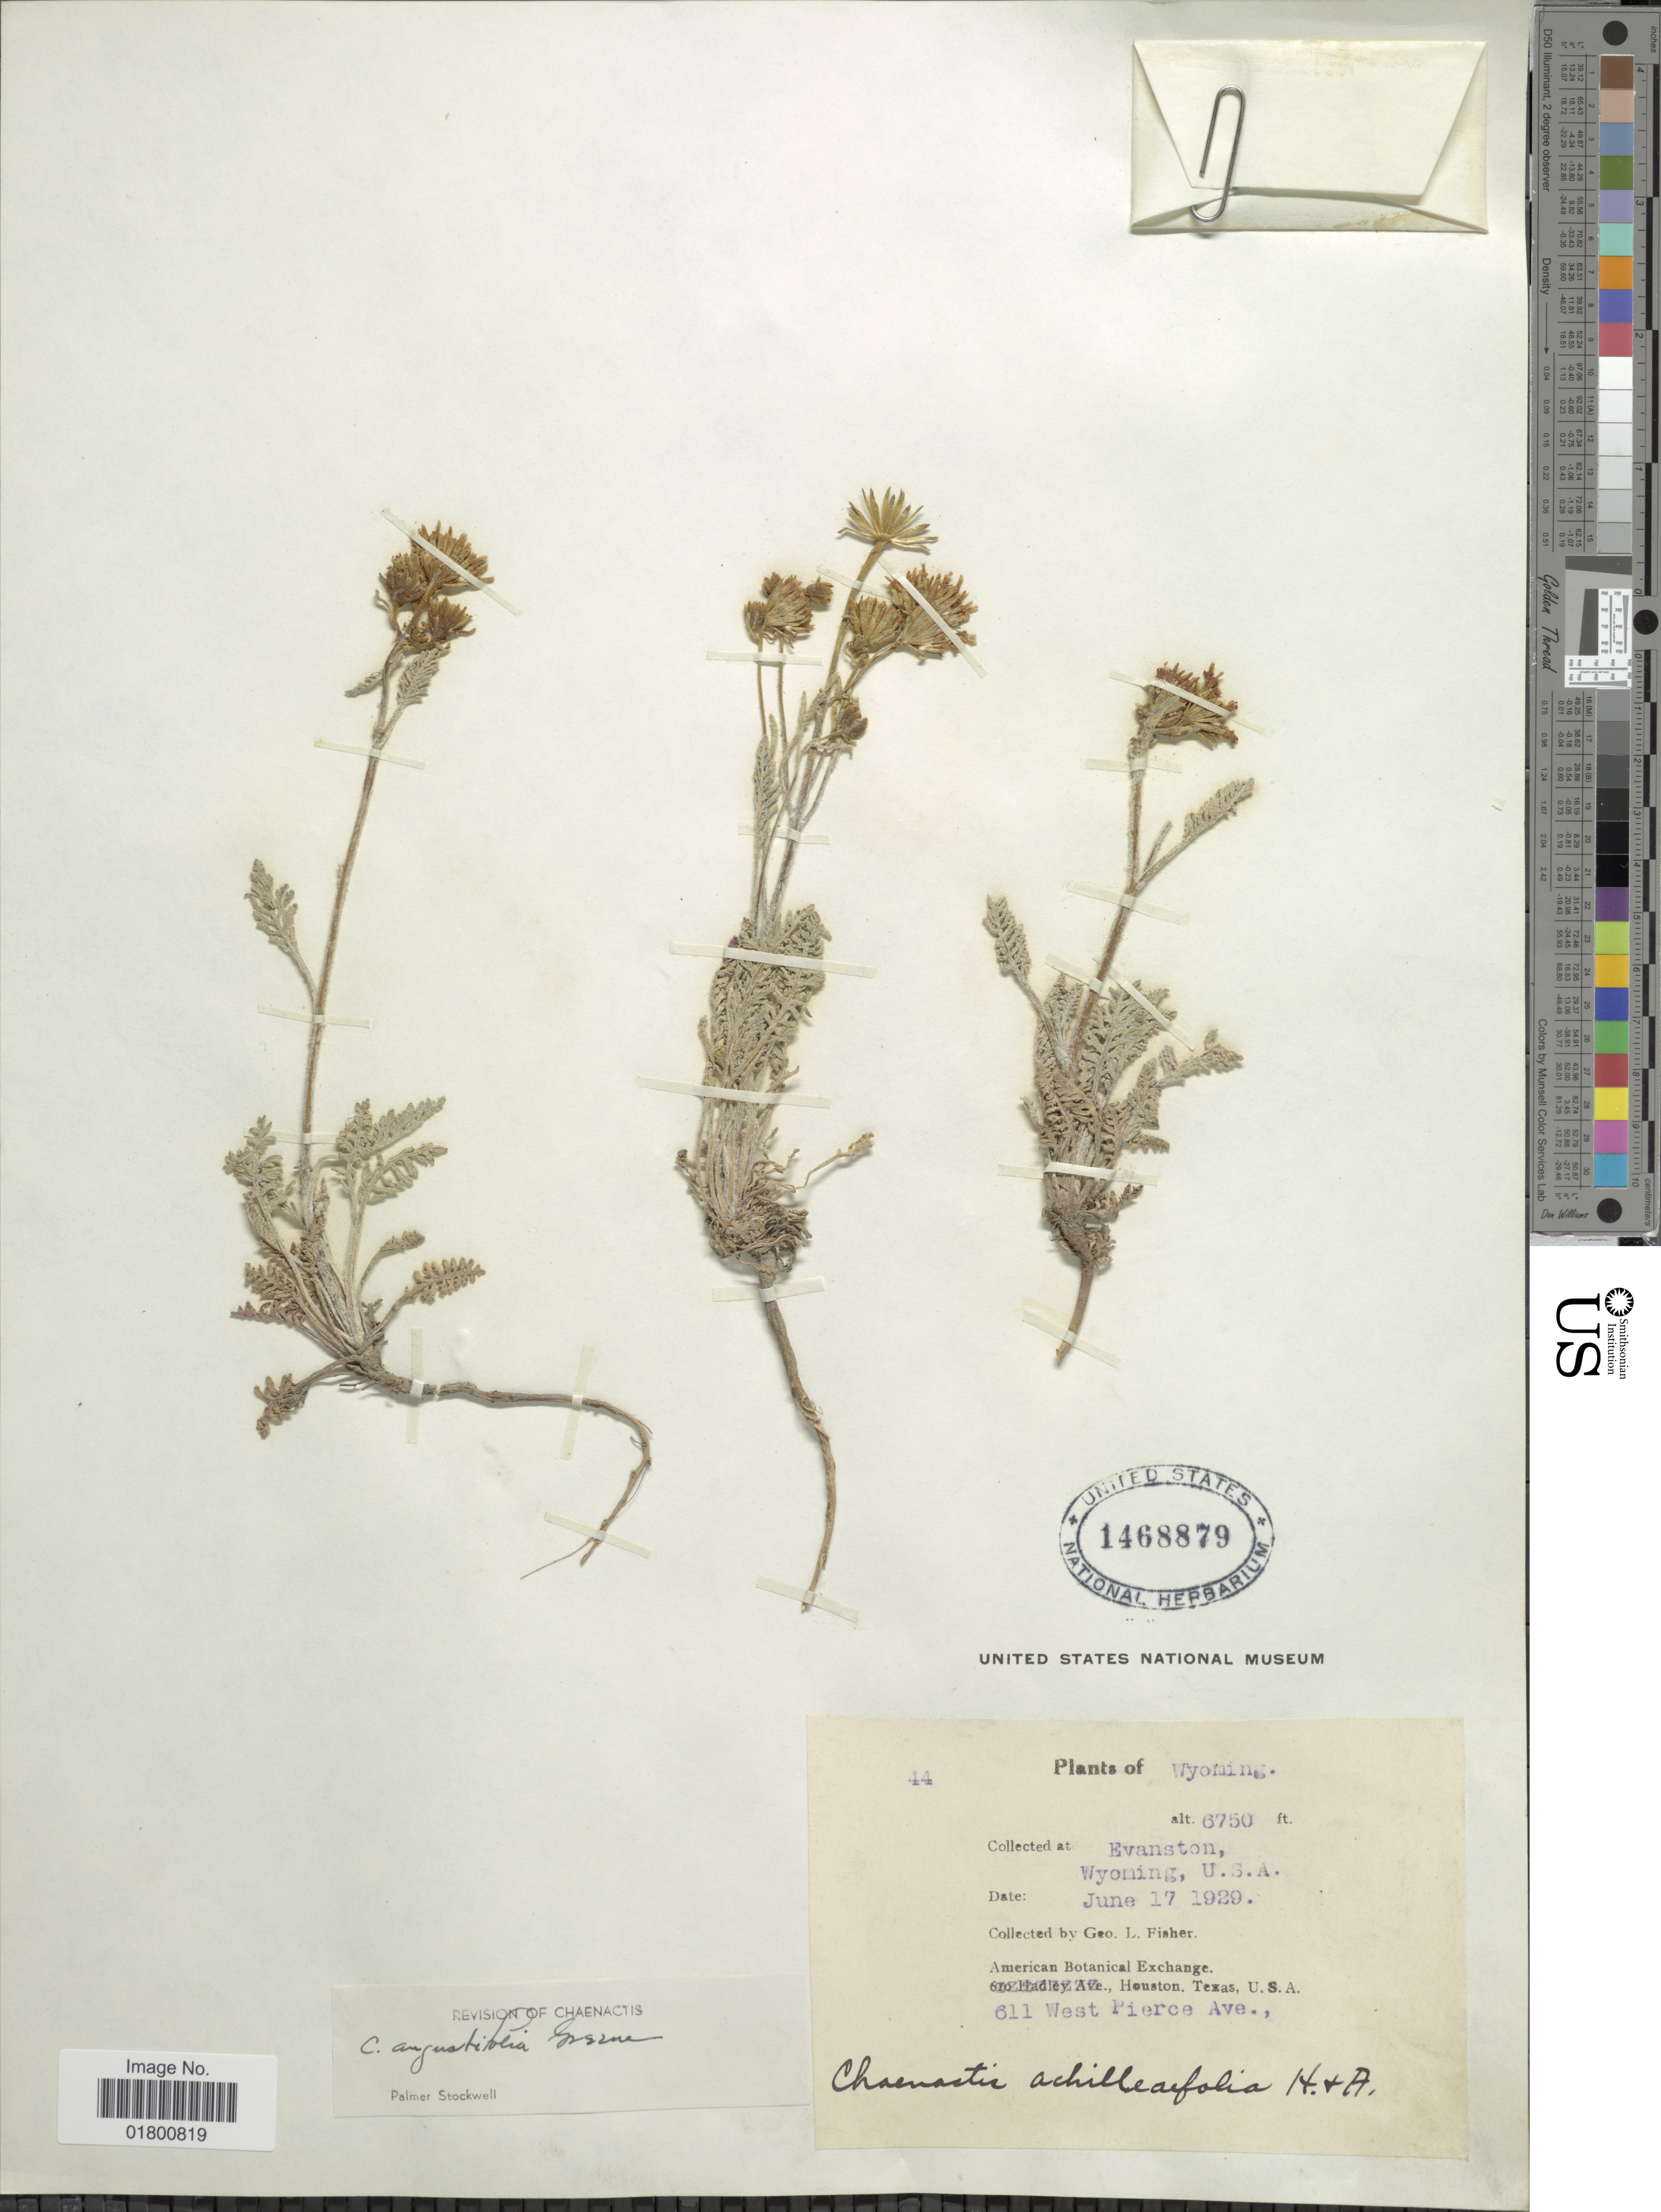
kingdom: Plantae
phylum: Tracheophyta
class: Magnoliopsida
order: Asterales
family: Asteraceae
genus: Chaenactis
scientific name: Chaenactis angustifolia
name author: Greene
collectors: G. L. Fisher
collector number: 44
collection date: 1929-06-17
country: United States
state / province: Wyoming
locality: Evanston, Wyoming, U. S. A.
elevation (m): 2057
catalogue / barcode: US 1468879